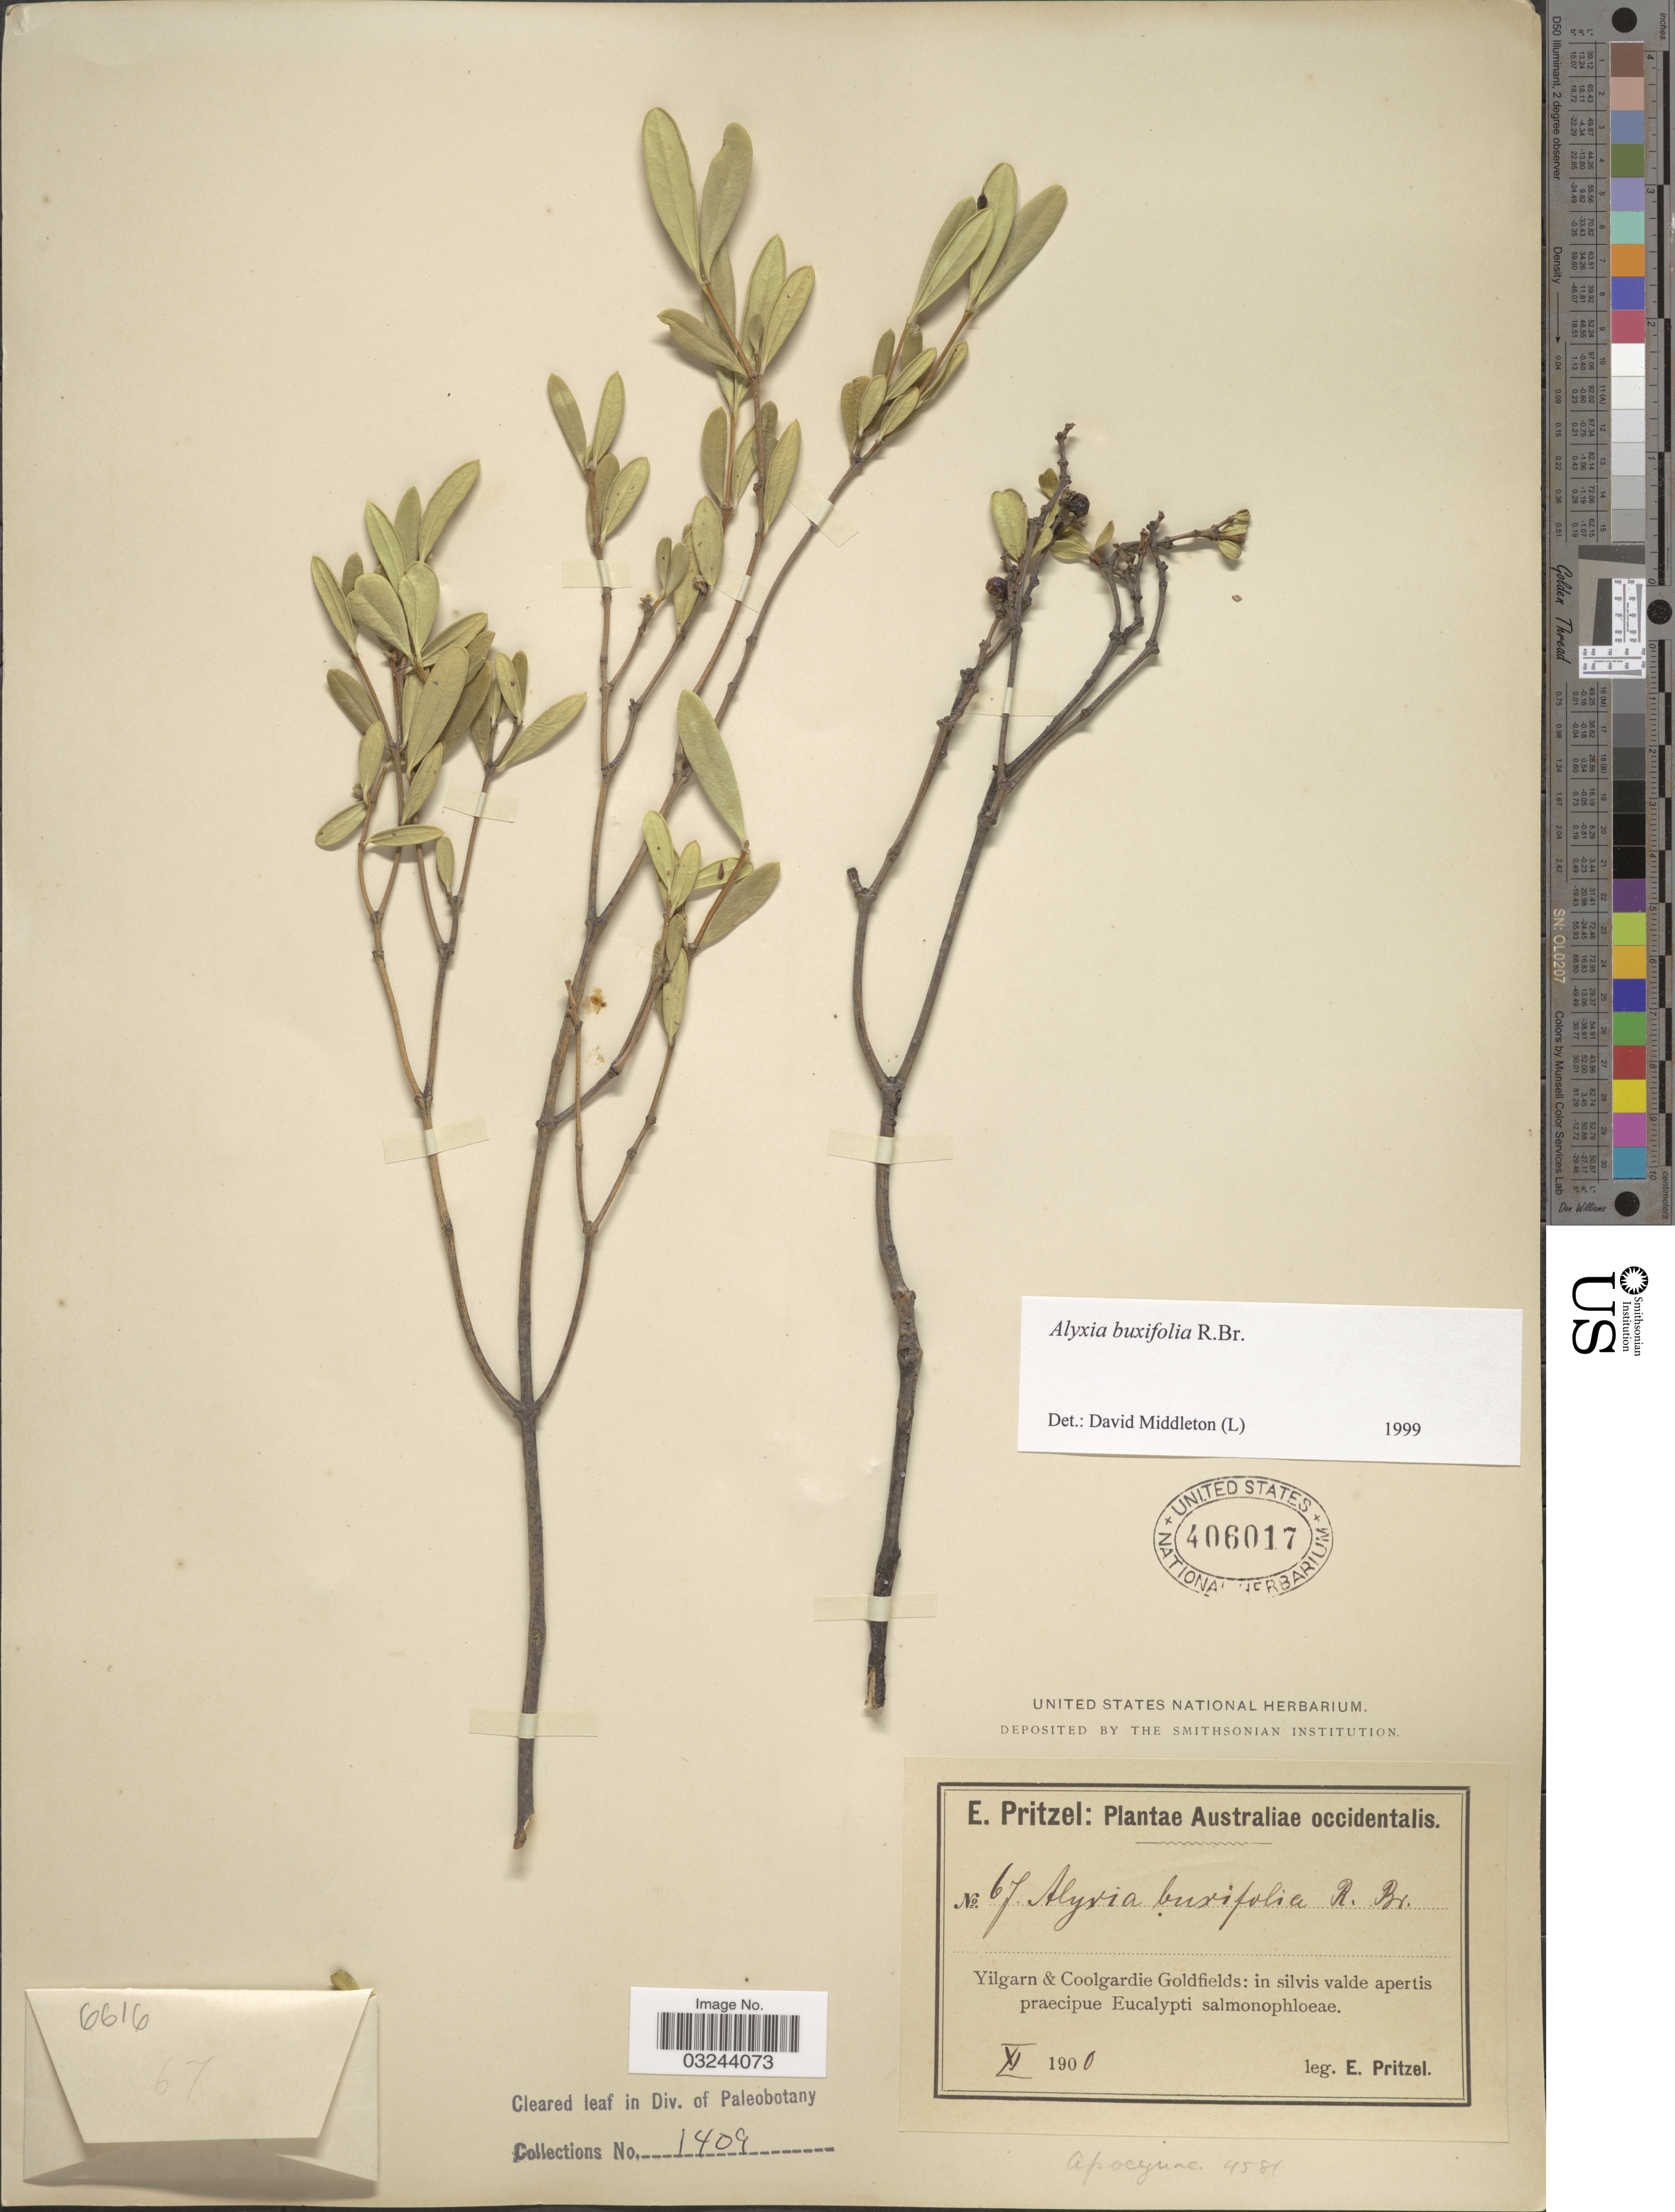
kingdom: Plantae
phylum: Tracheophyta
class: Magnoliopsida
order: Gentianales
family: Apocynaceae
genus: Alyxia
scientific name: Alyxia buxifolia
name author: R. Br.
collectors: E. G. Pritzel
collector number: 67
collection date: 1900-11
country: Australia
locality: Yilgarn & Coolgardie Goldfields.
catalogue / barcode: US 406017